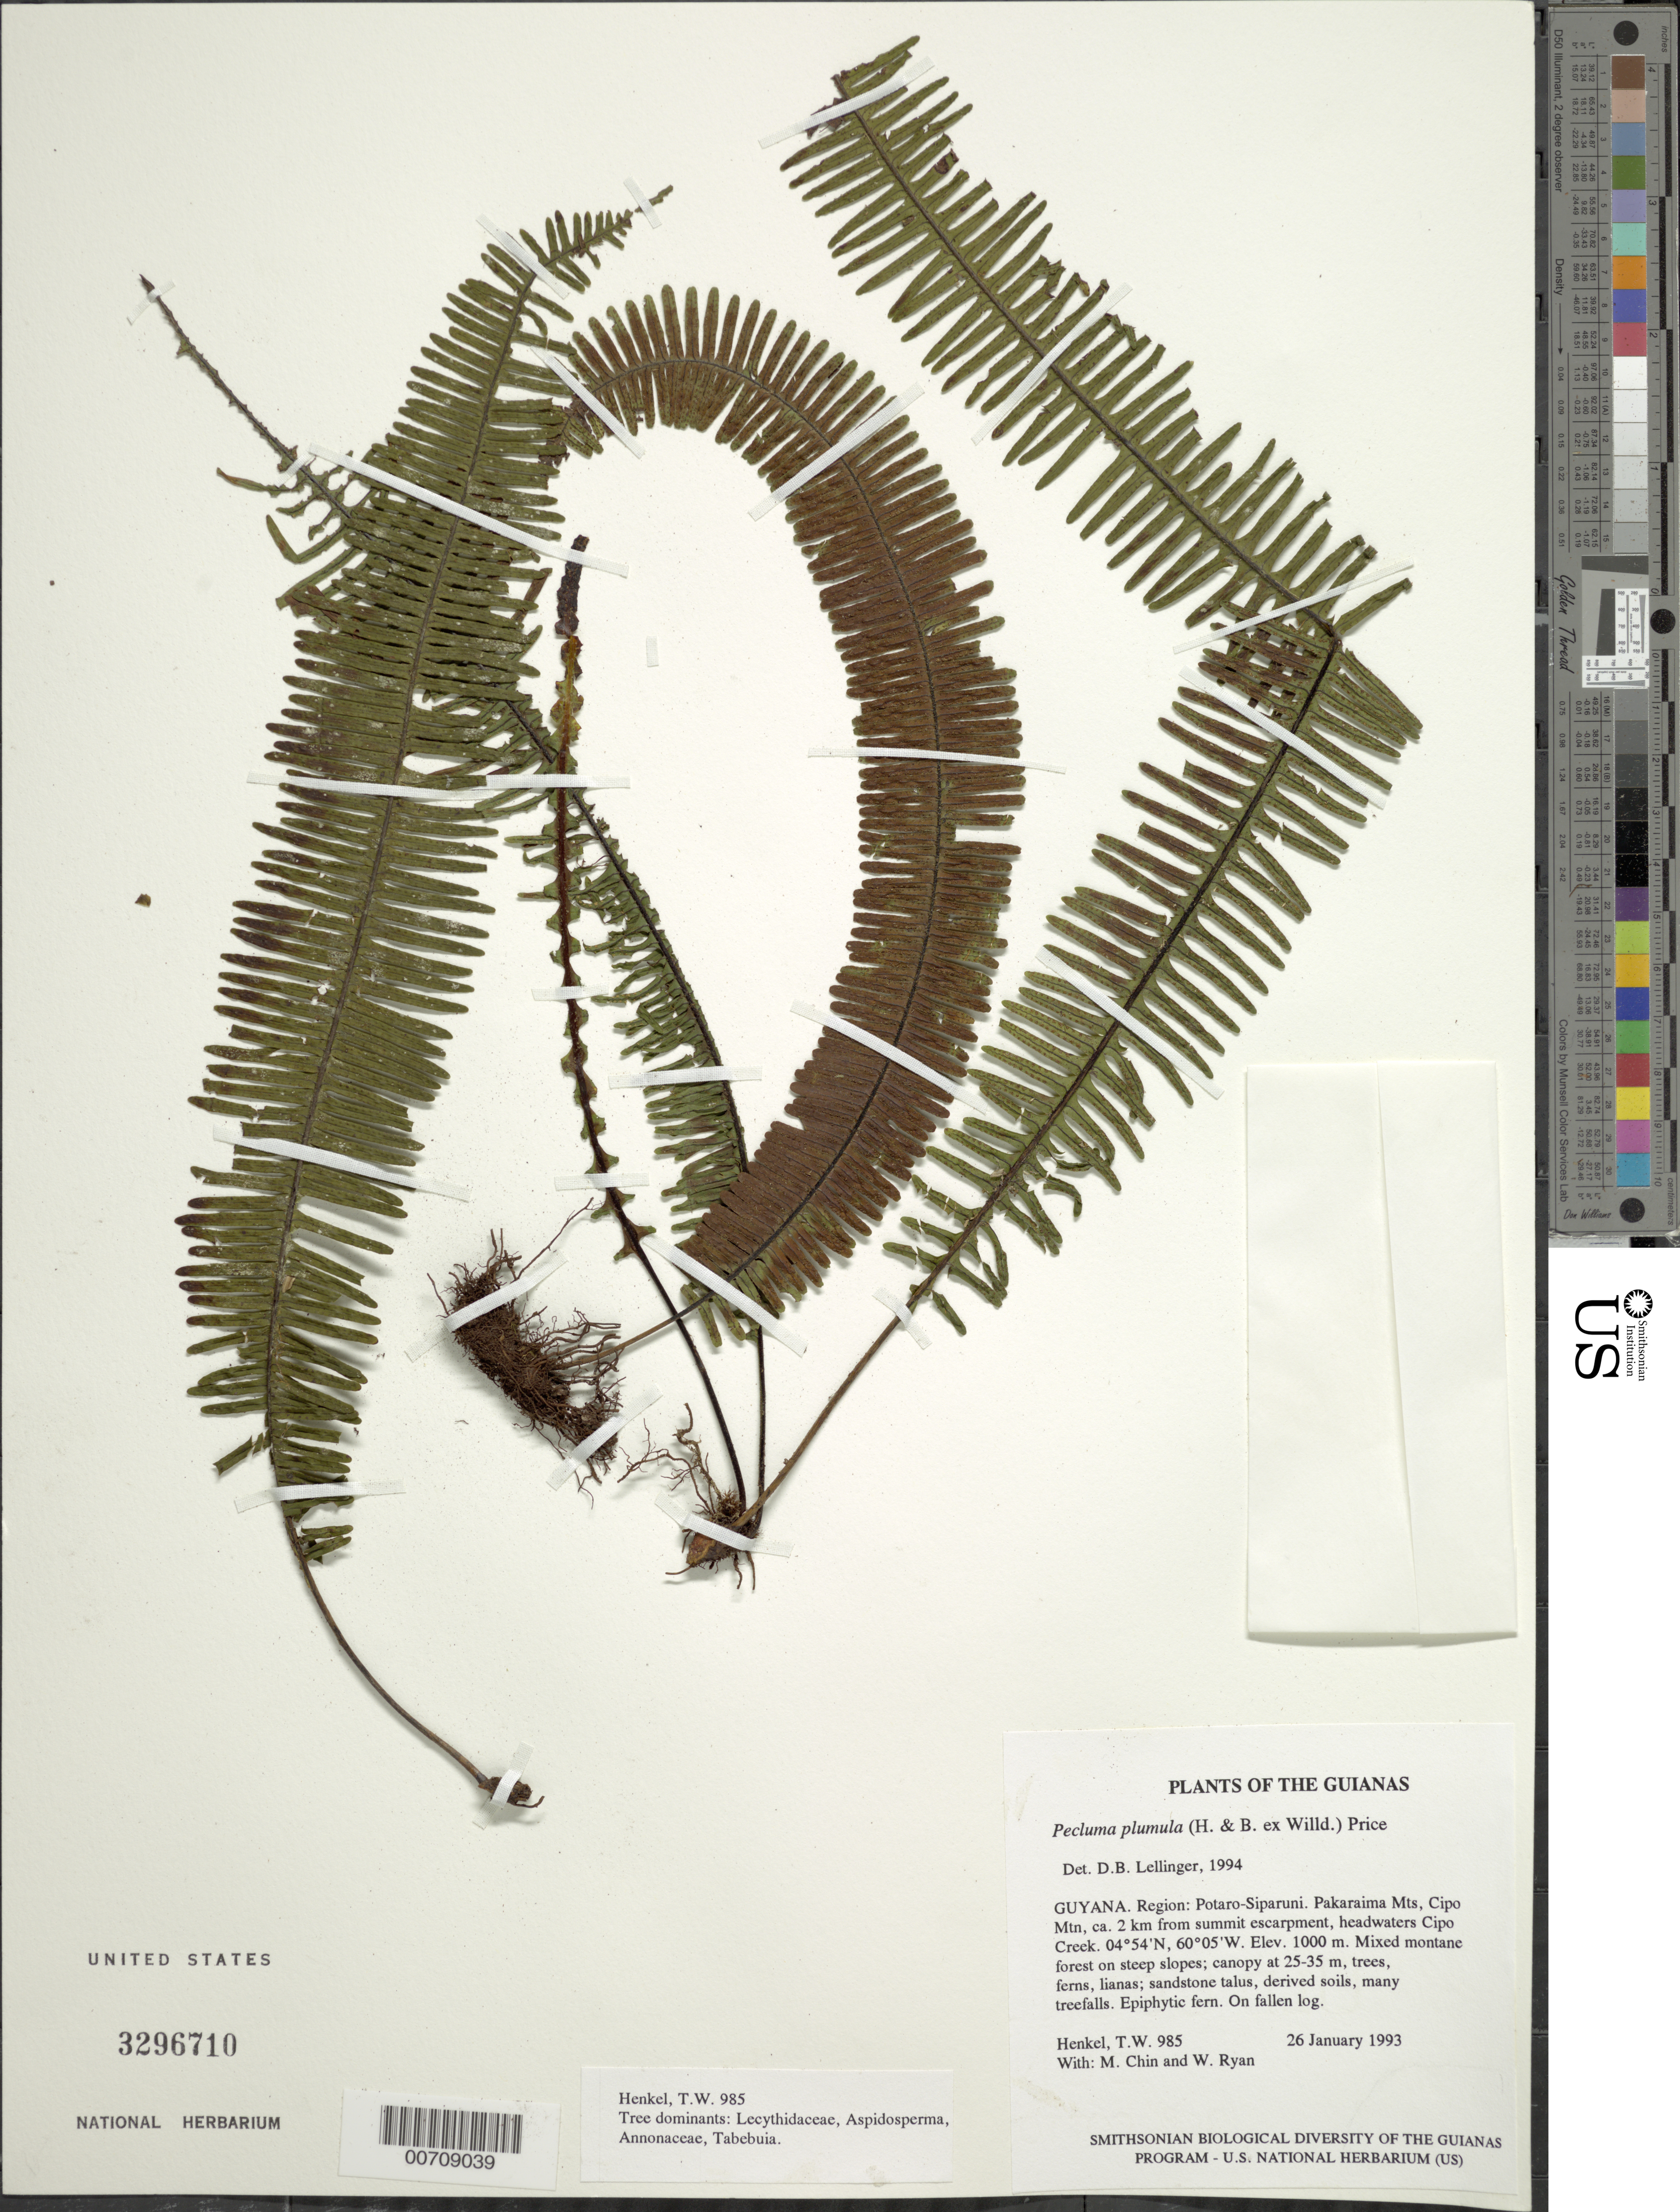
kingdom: Plantae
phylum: Tracheophyta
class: Polypodiopsida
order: Polypodiales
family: Polypodiaceae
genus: Pecluma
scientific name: Pecluma plumula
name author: (Humb. & Bonpl. ex Willd.) M.G. Price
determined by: Lellinger, David B., (BOT), Smithsonian Institution - National Museum of Natural History (UNITED STATES)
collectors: T. Henkel, M. Chin & W. Ryan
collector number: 985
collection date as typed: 26 January 1993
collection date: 1993-01-26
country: Guyana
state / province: Potaro-Siparuni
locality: Pakaraima Mts, Cipo Mtn, ca. 2 km from summit escarpment, headwaters Cipo Creek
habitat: Mixed montane forest on steep slopes; canopy at 25-35 m; sandstone talus, derived soils, many treefalls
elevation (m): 1000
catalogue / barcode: US 3296710